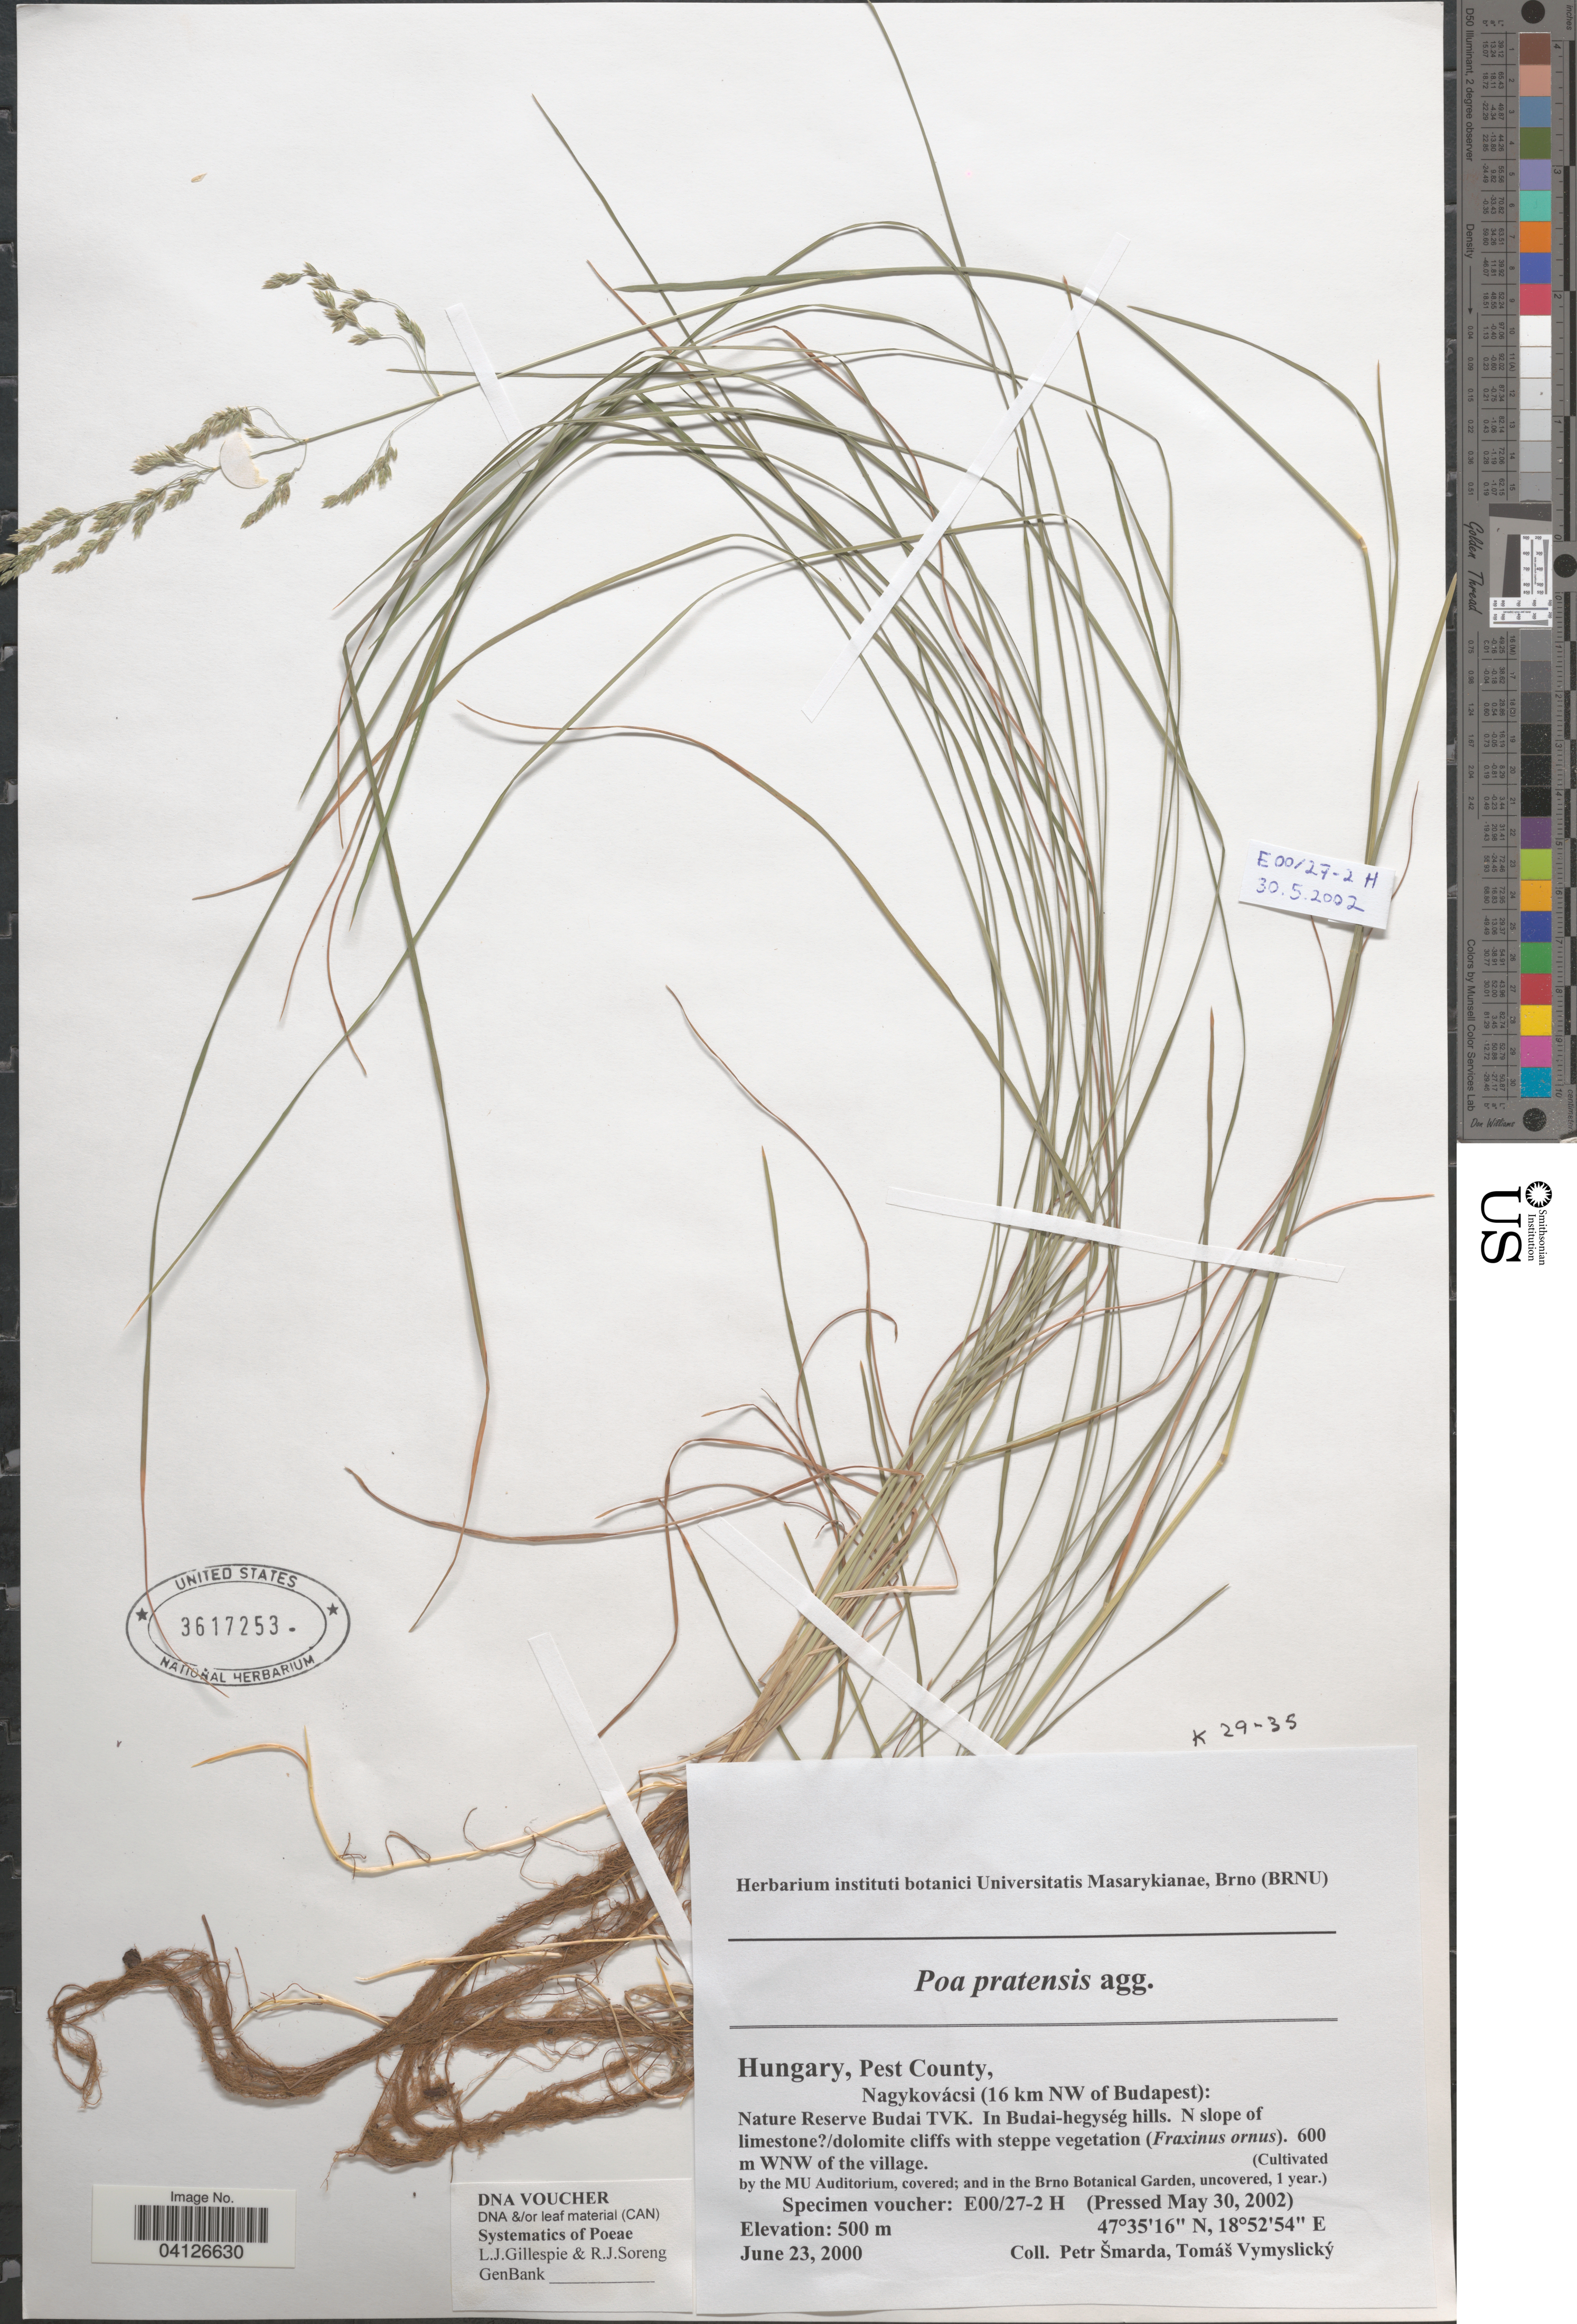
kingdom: Plantae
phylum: Tracheophyta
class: Liliopsida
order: Poales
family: Poaceae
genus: Poa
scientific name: Poa pratensis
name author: L.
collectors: Ex herb. instituti botanici Universitatis Masarykianae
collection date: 2002-05-30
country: Czechia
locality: (Cultivated by the MU Auditorium, covered; and in the Brno Botanical Garden, uncovered, 1 year.).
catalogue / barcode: US 3617253